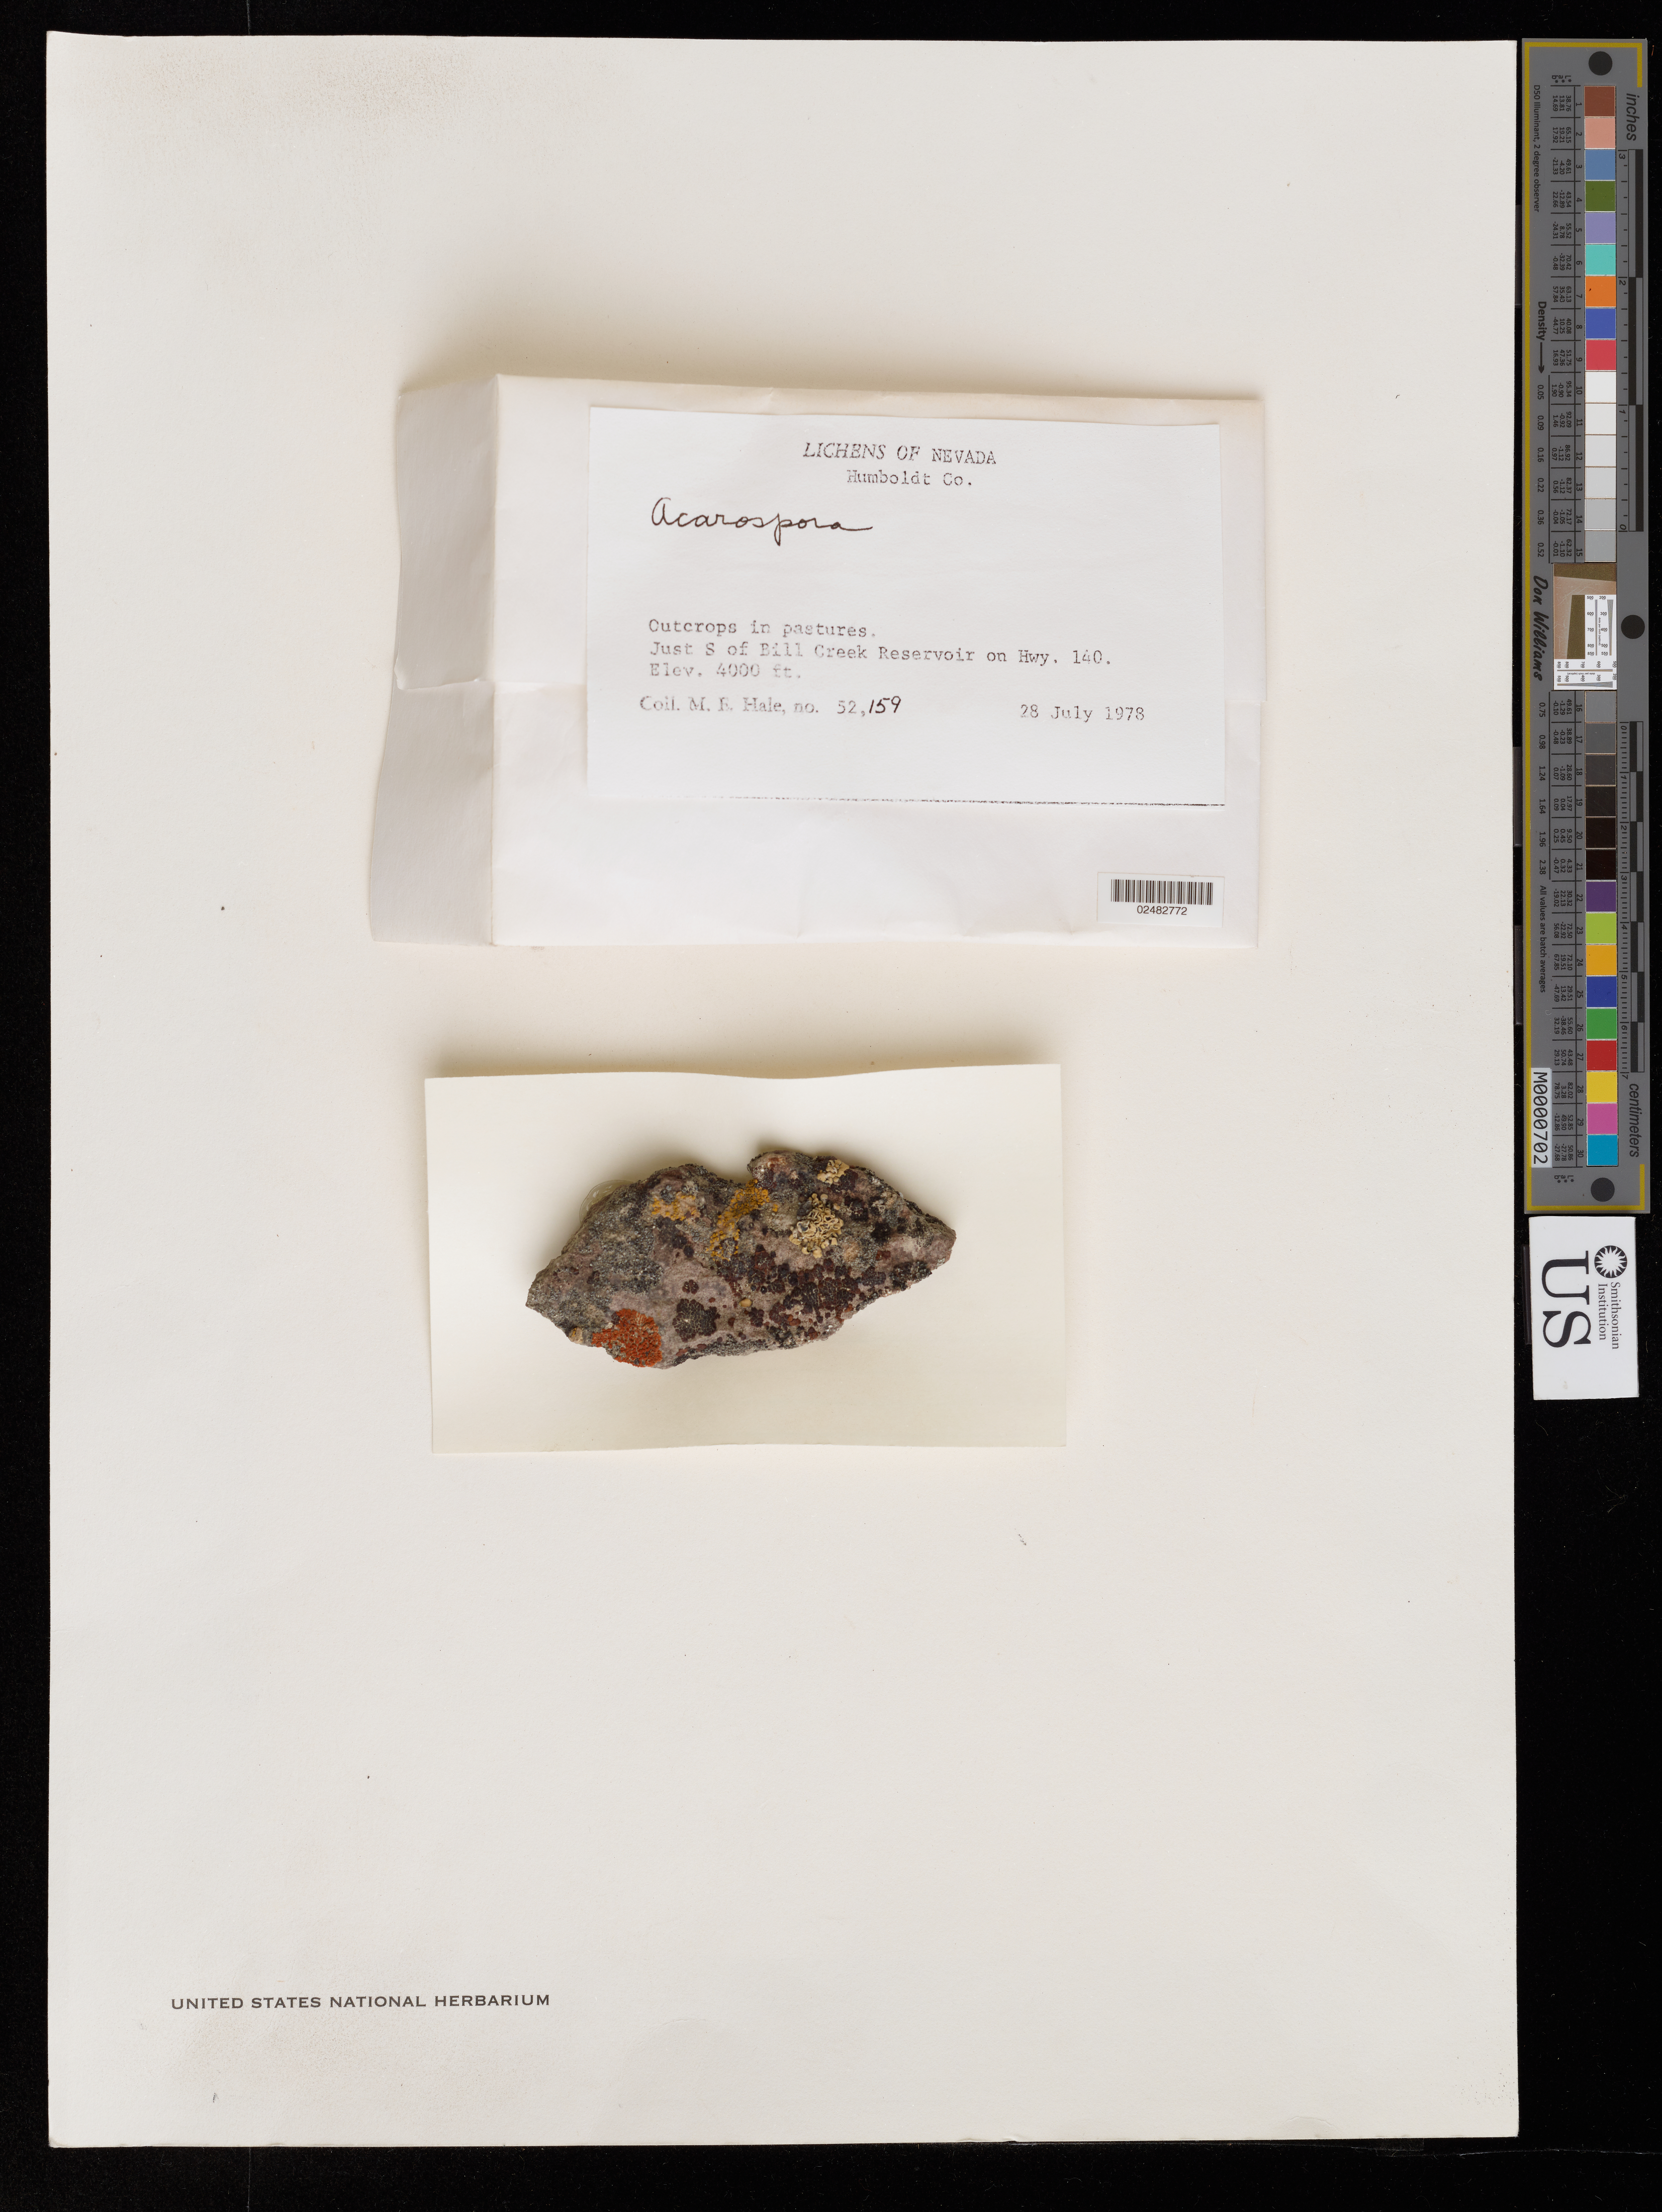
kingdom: Fungi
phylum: Ascomycota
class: Lecanoromycetes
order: Acarosporales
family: Acarosporaceae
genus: Acarospora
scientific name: Acarospora sp.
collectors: M. Hale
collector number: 52159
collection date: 1978-07-28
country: United States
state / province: Nevada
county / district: Humboldt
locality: Just S of Bill Creek Reservoir on Hwy 140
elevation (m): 1219